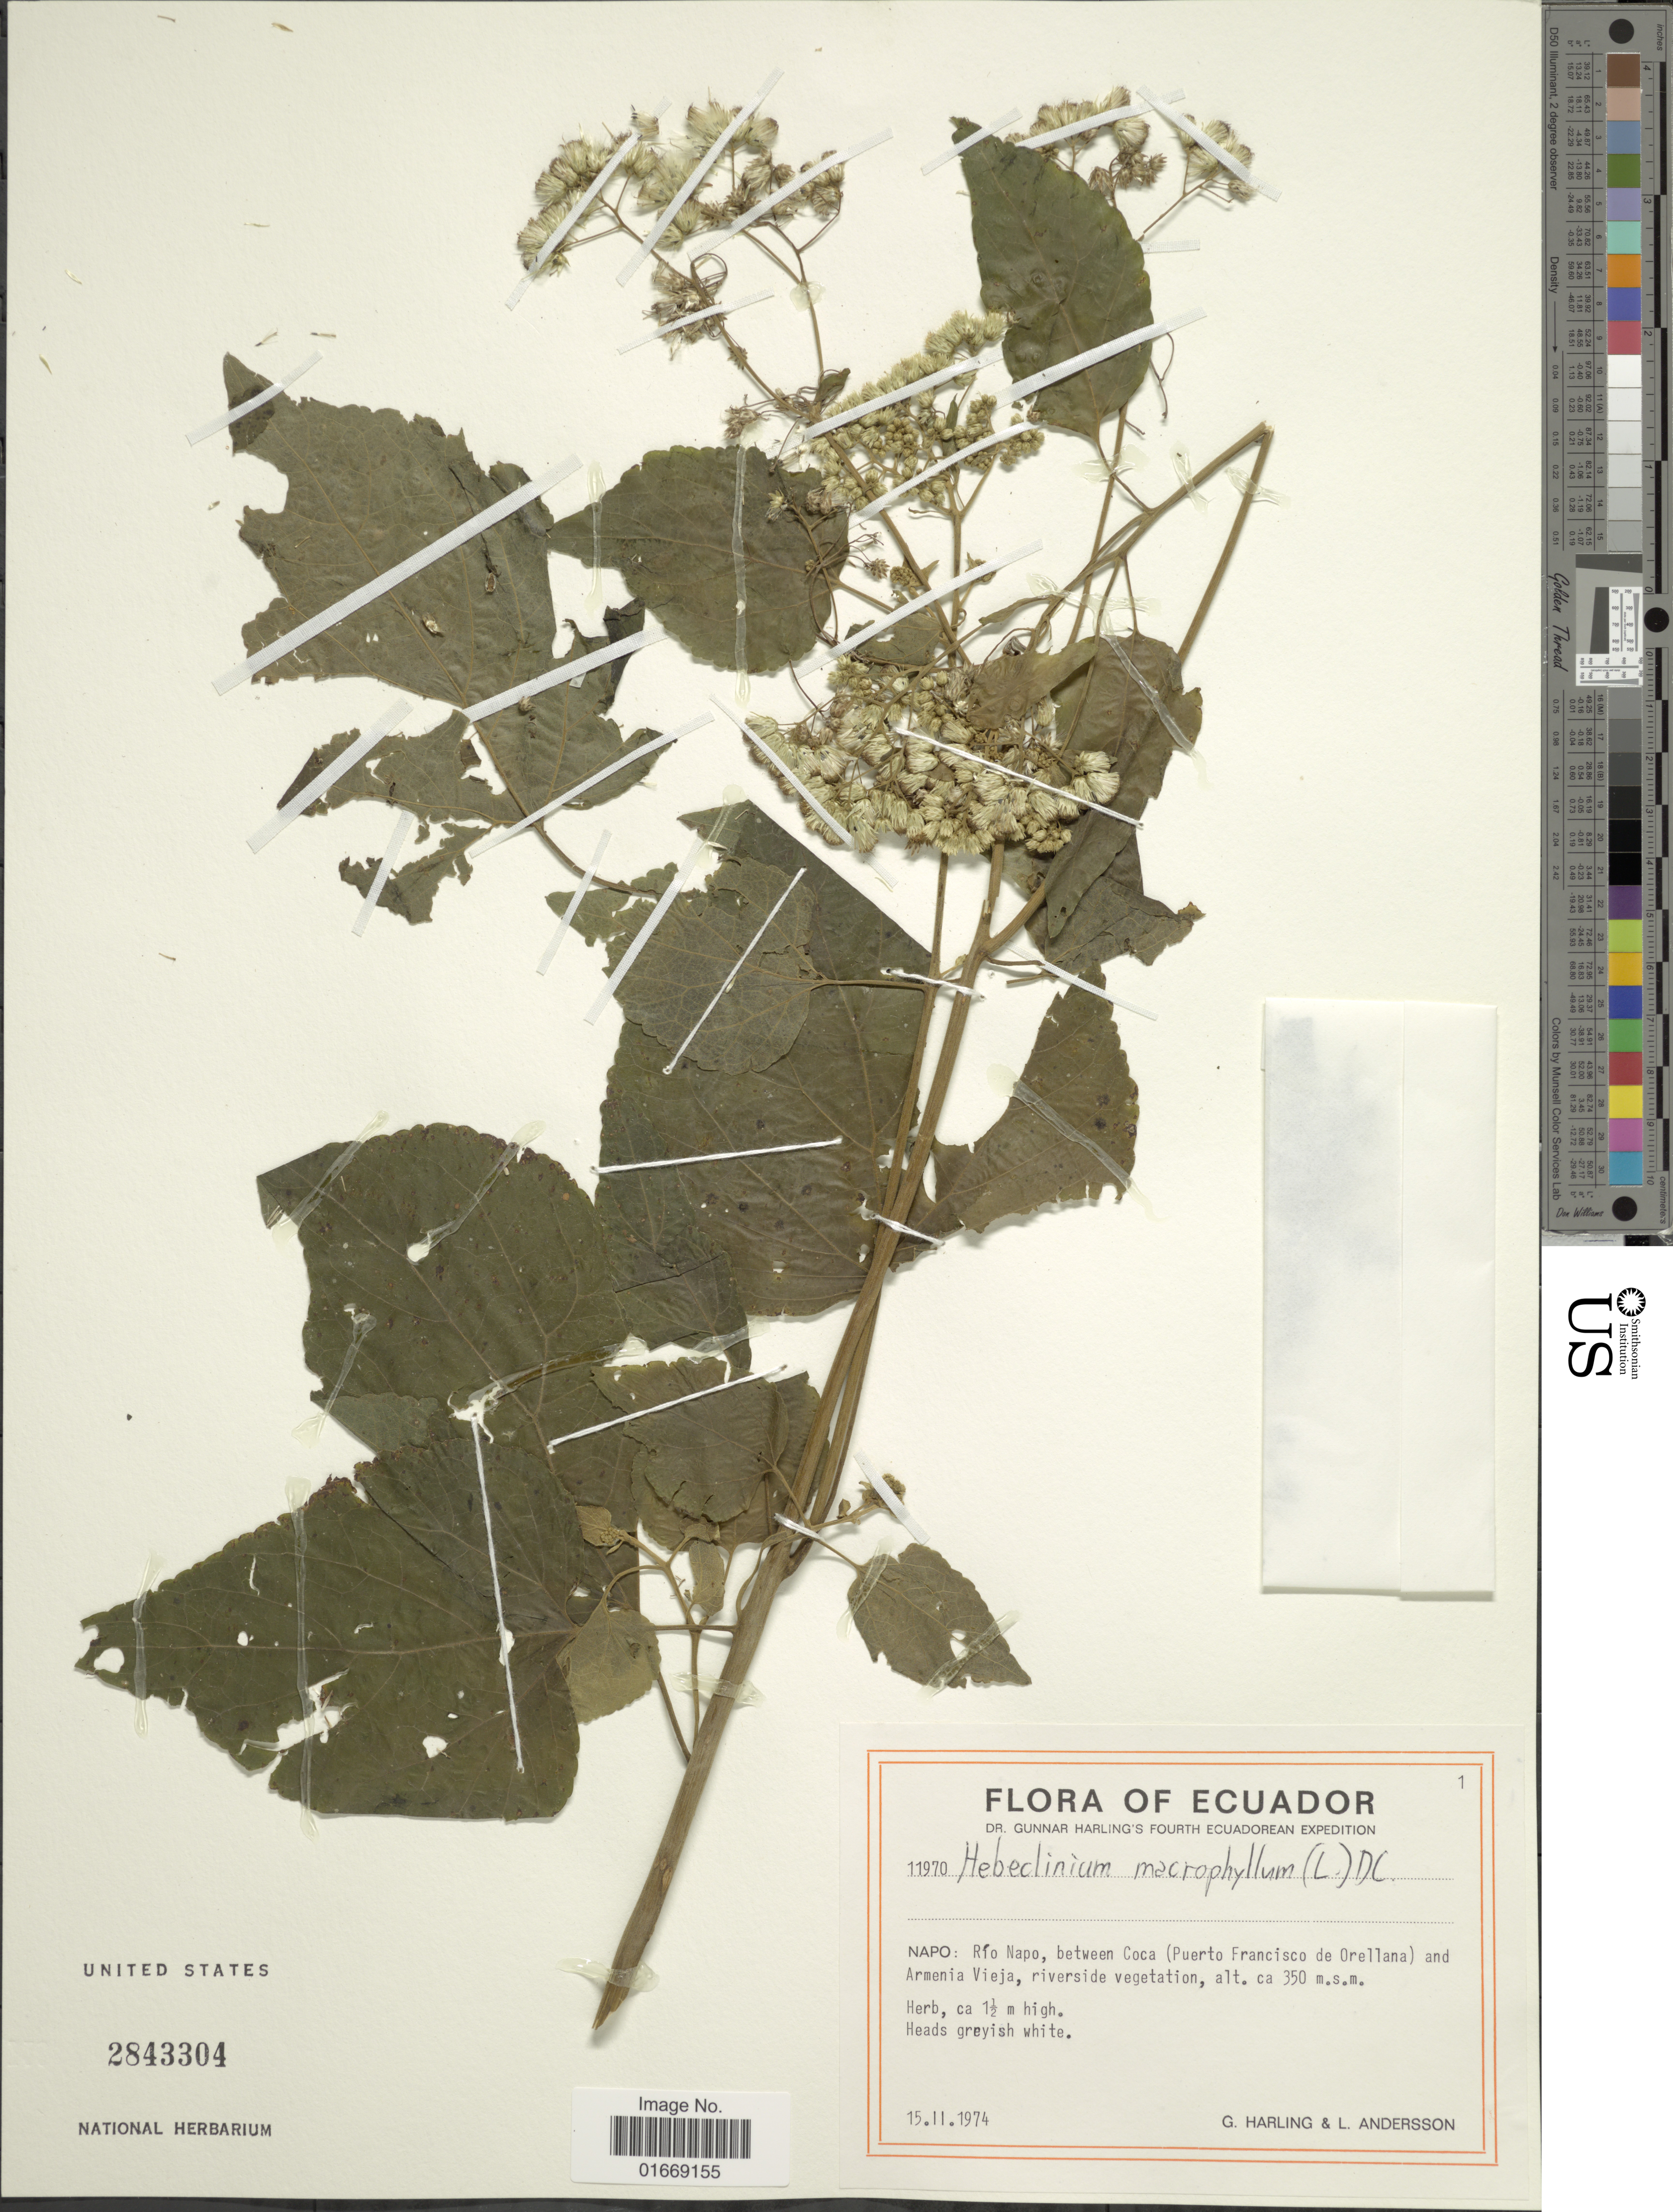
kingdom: Plantae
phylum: Tracheophyta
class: Magnoliopsida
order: Asterales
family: Asteraceae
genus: Hebeclinium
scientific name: Hebeclinium macrophyllum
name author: (L.) DC.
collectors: G. Harling & L. Andersson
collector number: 11970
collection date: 1974-11-15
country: Ecuador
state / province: Napo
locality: Rio Napo, between Coca (Puerto Francisco de Orellana) and Armenia Vieja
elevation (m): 350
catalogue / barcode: US 2843304